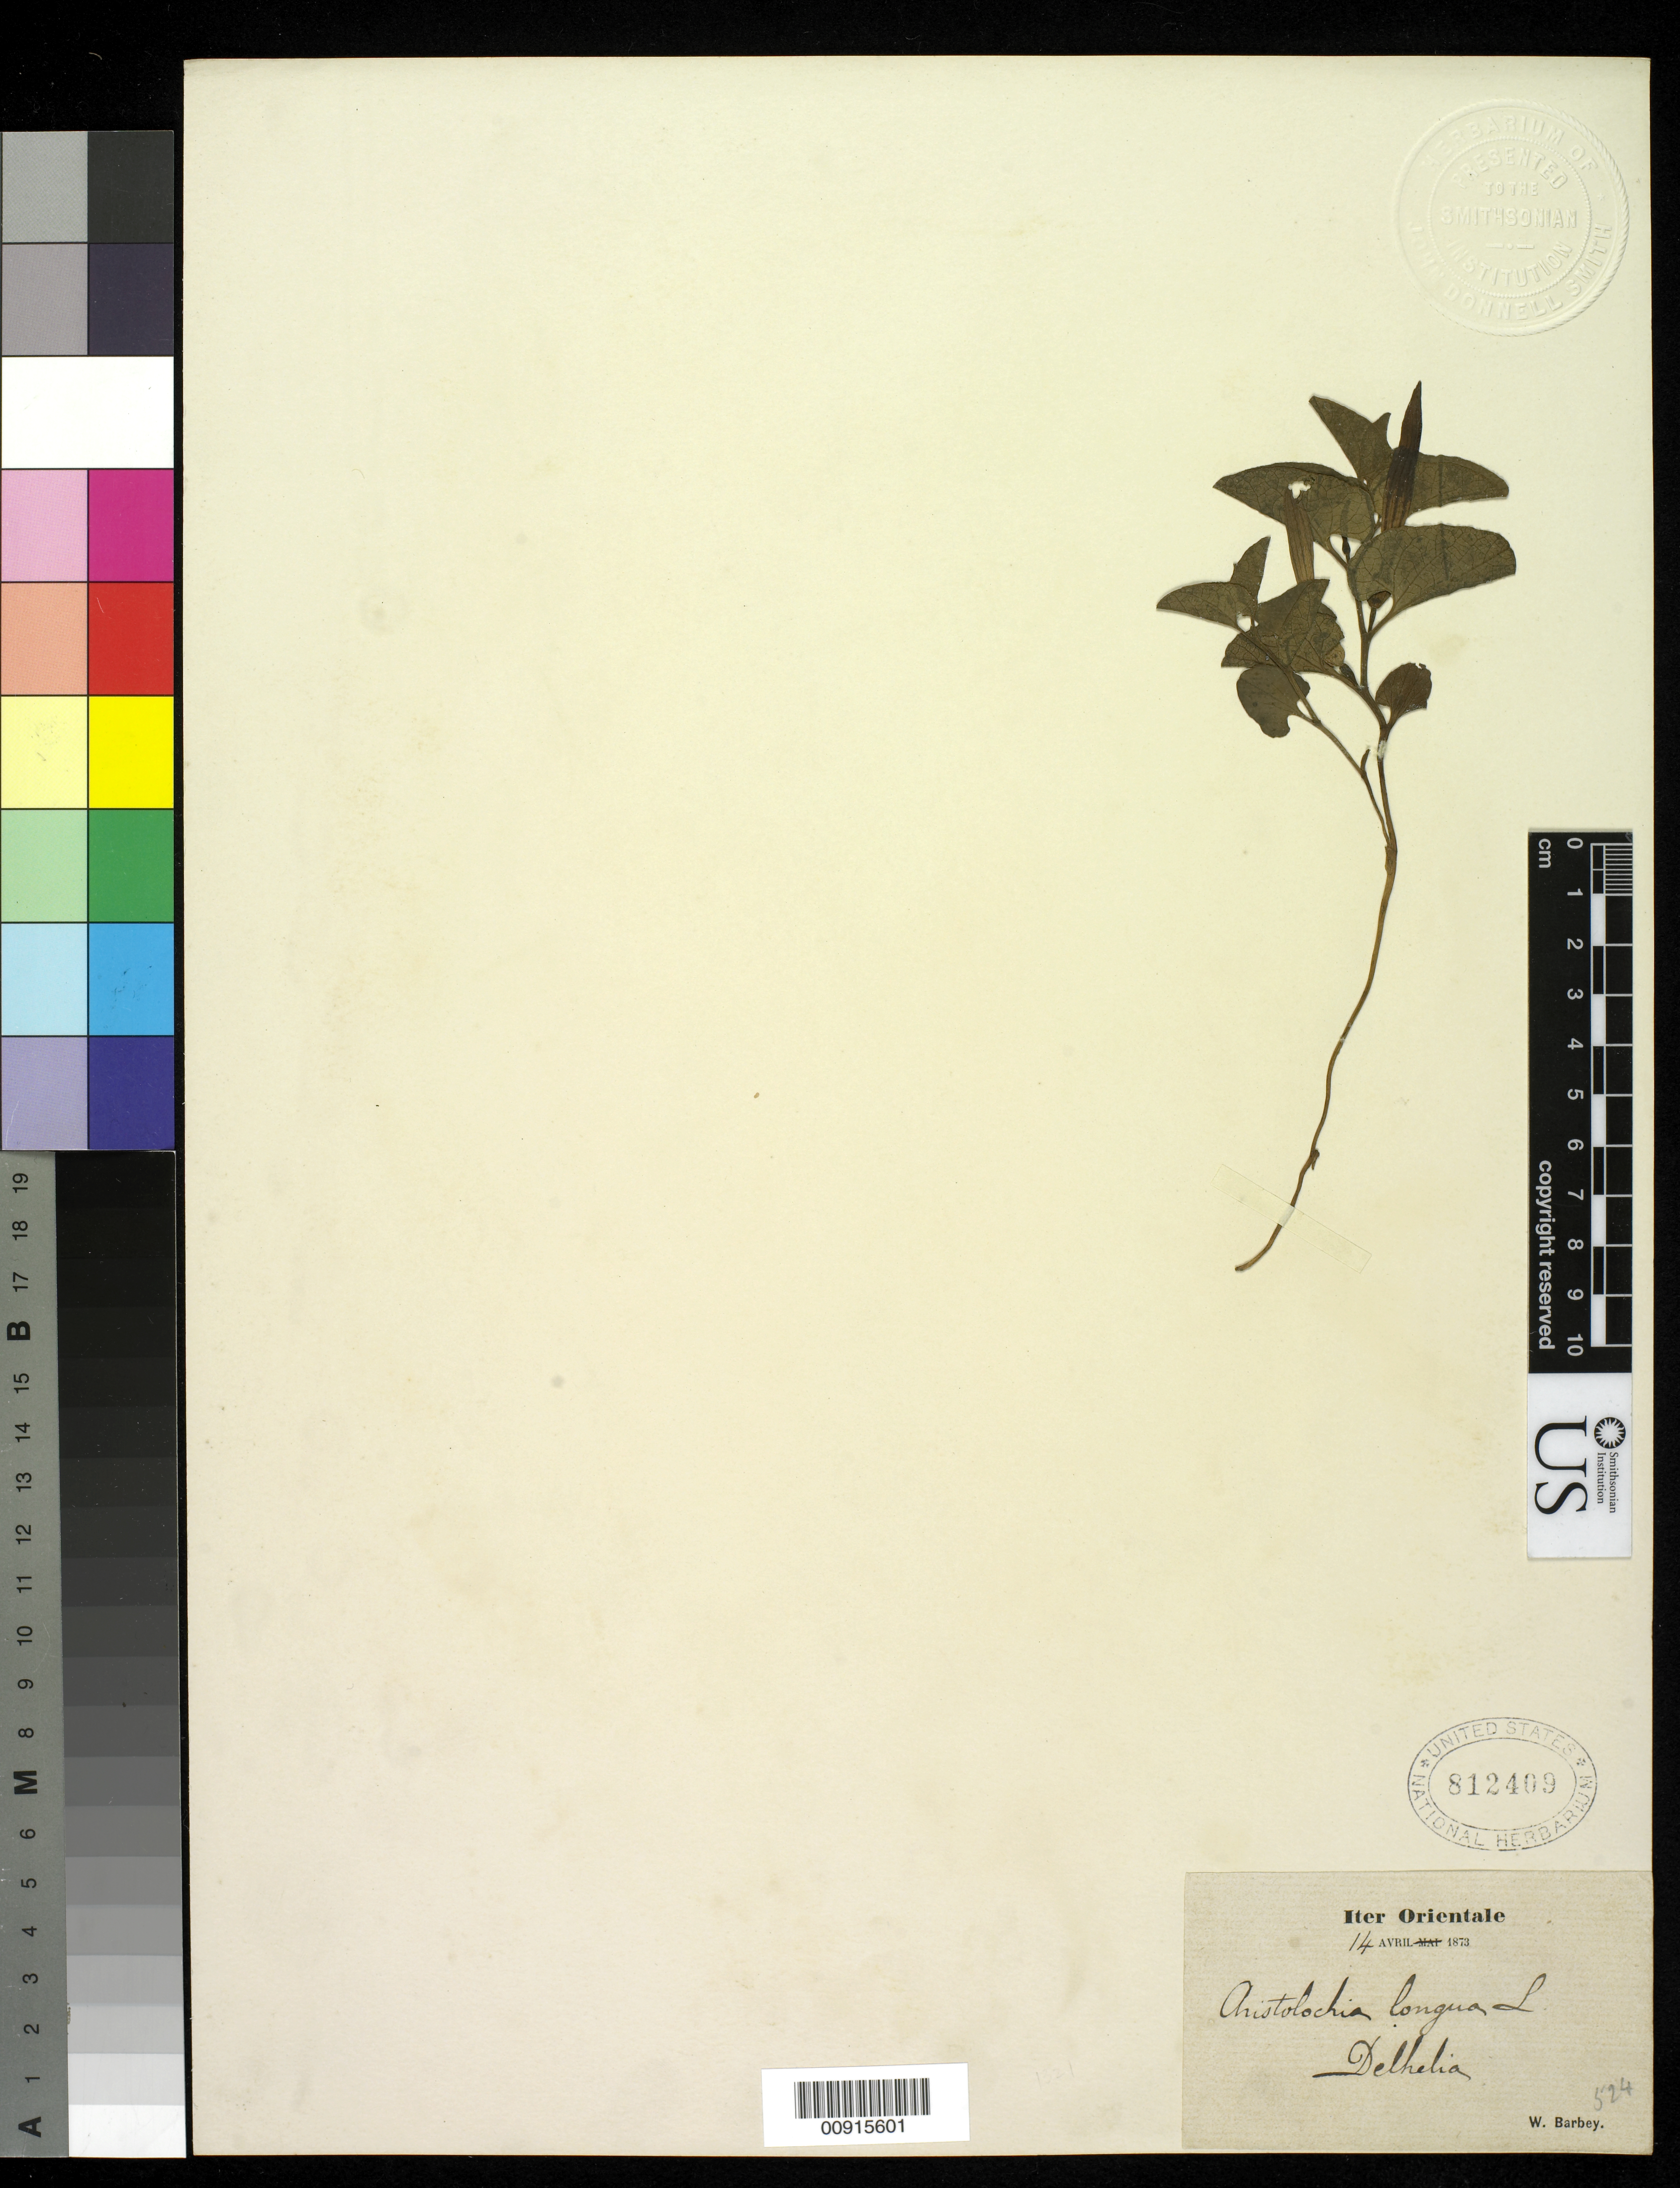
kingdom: Plantae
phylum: Tracheophyta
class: Magnoliopsida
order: Piperales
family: Aristolochiaceae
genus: Aristolochia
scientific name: Aristolochia longa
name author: L.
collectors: W. Barbey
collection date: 1873-04-14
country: India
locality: Delhelia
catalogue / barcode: US 812409